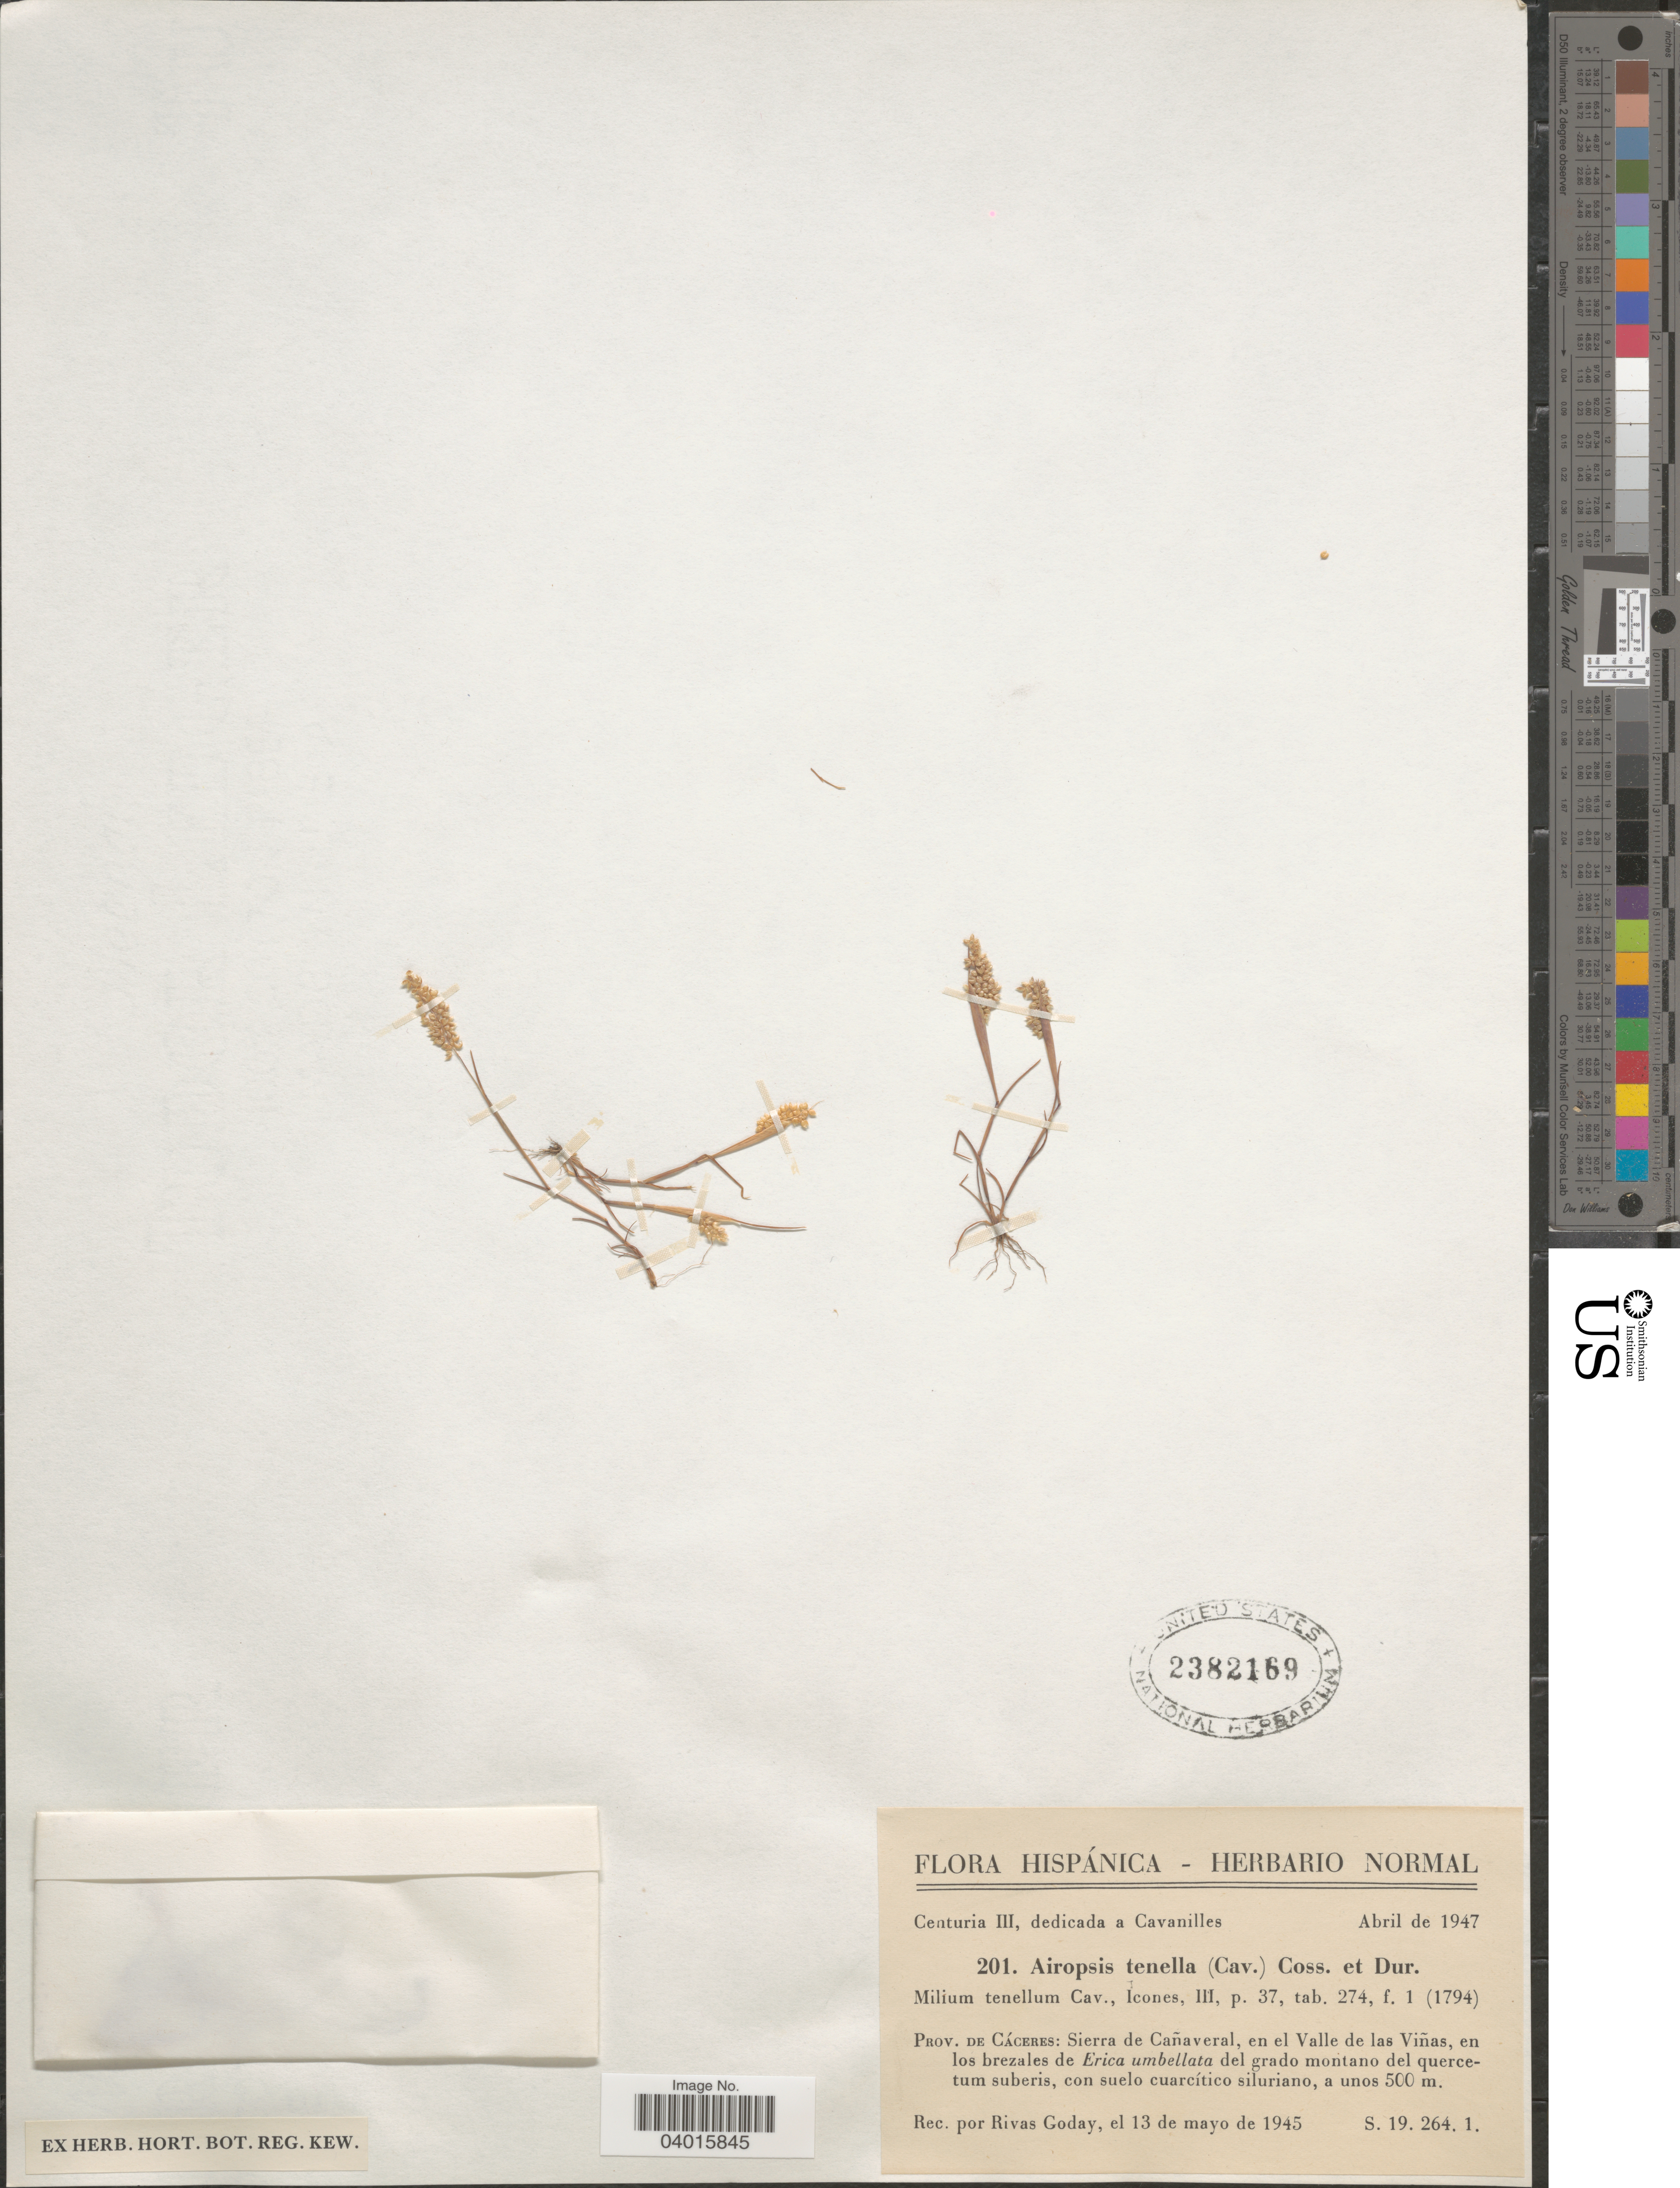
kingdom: Plantae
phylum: Tracheophyta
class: Liliopsida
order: Poales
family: Poaceae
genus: Airopsis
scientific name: Airopsis tenella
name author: Asch. & Graebn.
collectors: R. Goday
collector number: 201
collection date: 1945-05-13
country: Spain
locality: Hispánica. Prov. de Cáceres: Sierra de Cañaveral, en el Valle de las Viñas, en los brezales de Erica umbellata del grado montano del quercetum suberis.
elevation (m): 500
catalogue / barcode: US 2382169